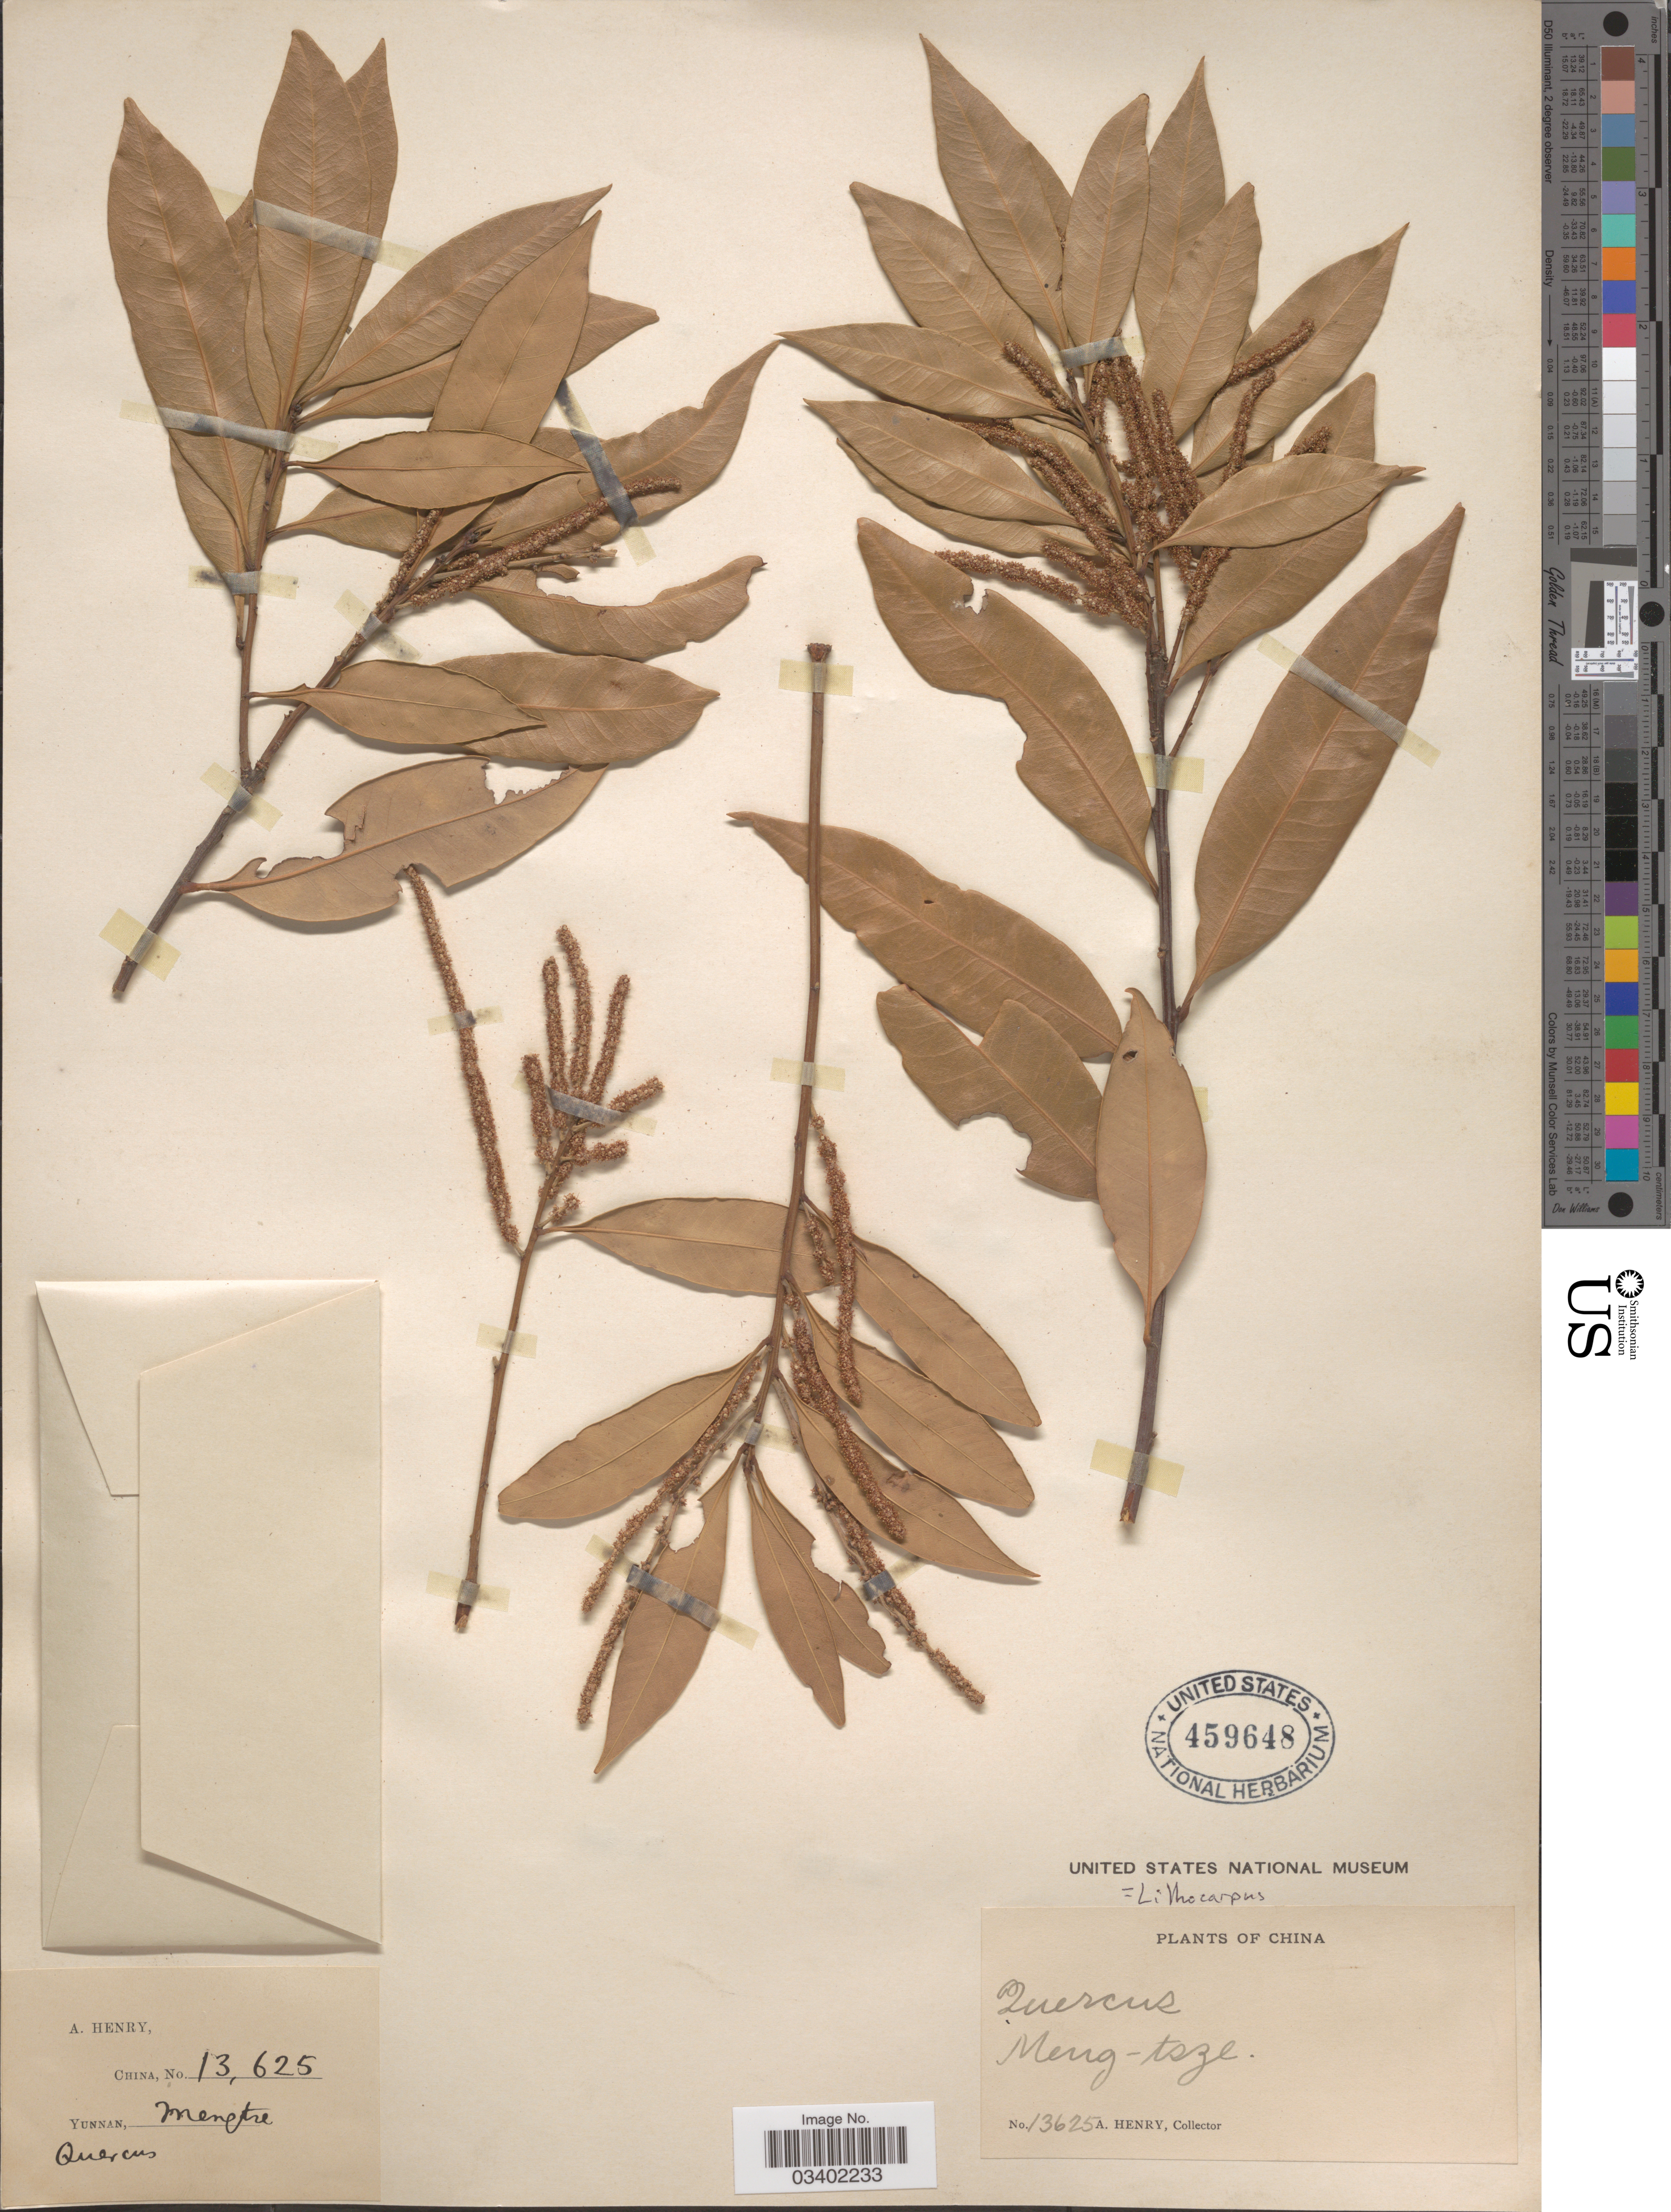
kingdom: Plantae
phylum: Tracheophyta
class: Magnoliopsida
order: Fagales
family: Fagaceae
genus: Lithocarpus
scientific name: Lithocarpus sp.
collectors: A. Henry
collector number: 13625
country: China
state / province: Yunnan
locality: Meng-tsze.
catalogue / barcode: US 459648